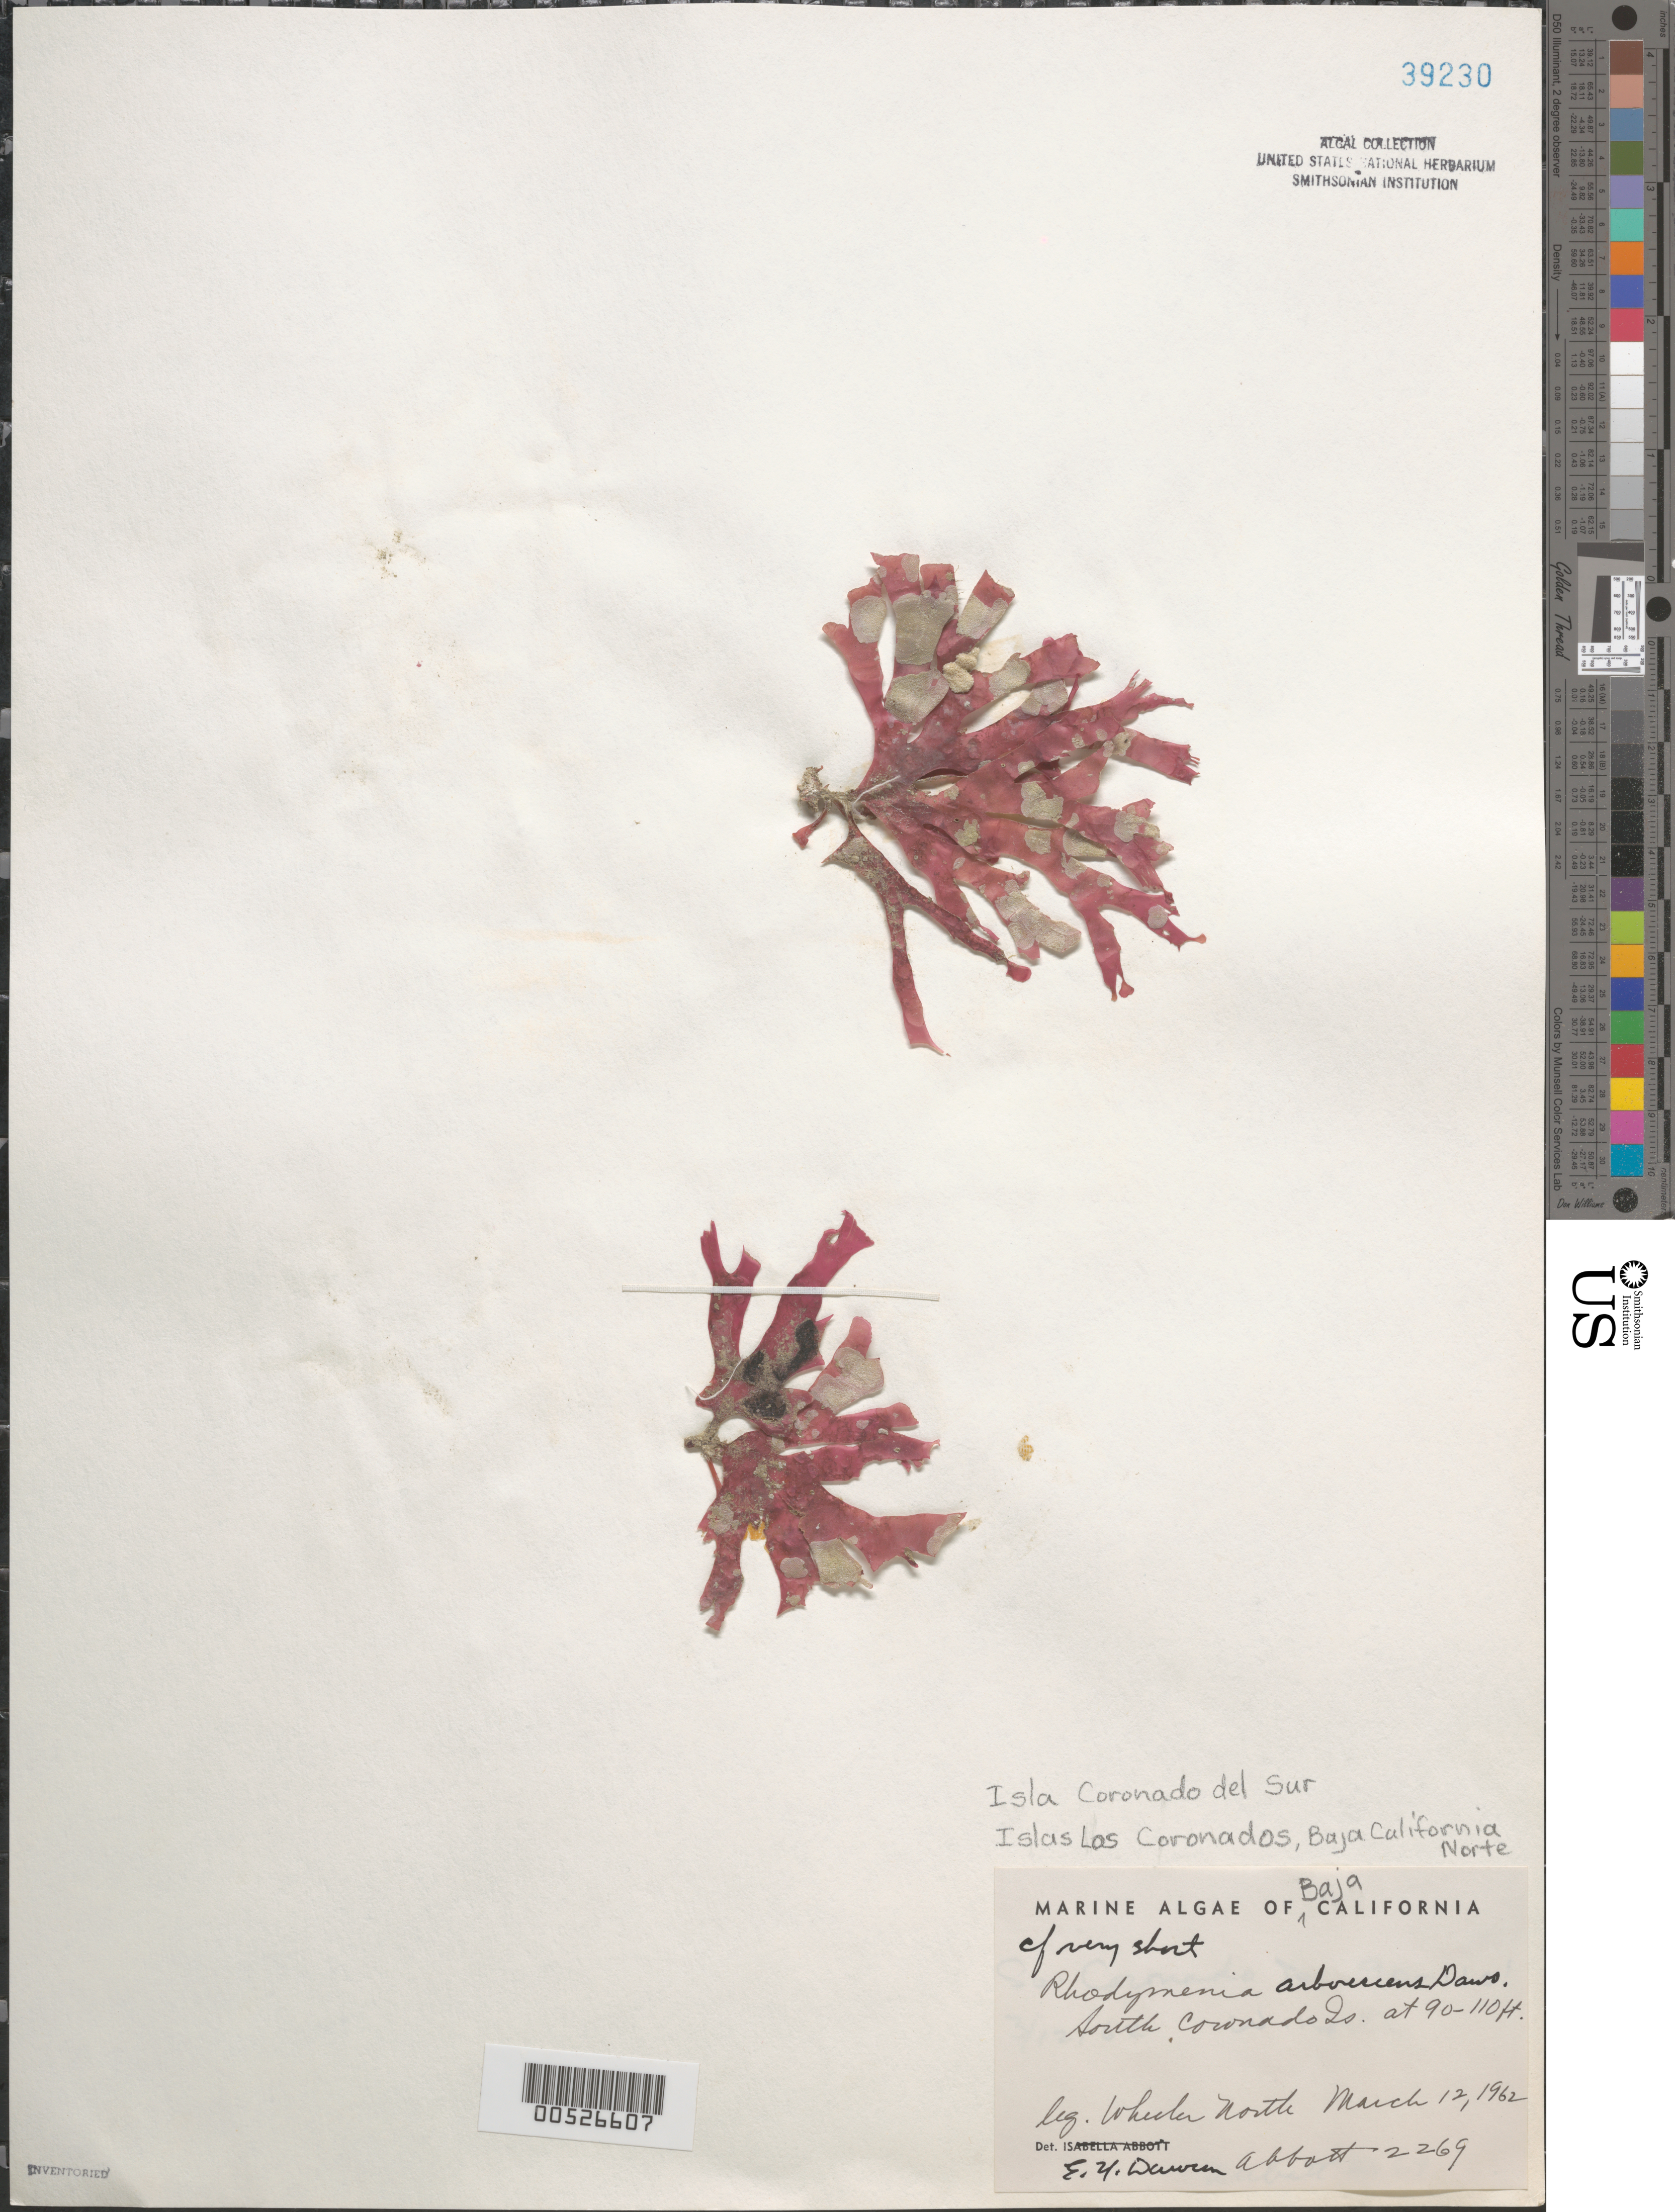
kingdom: Plantae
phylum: Rhodophyta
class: Florideophyceae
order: Rhodymeniales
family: Rhodymeniaceae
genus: Rhodymenia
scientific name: Rhodymenia arborescens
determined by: Dawson, E. Y.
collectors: W. North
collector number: IAA 2269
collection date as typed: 12 Mar 1962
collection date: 1962-03-12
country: Mexico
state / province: Baja California Norte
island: Isla Coronado del Sur (South Coronado l.)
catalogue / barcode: US 39230